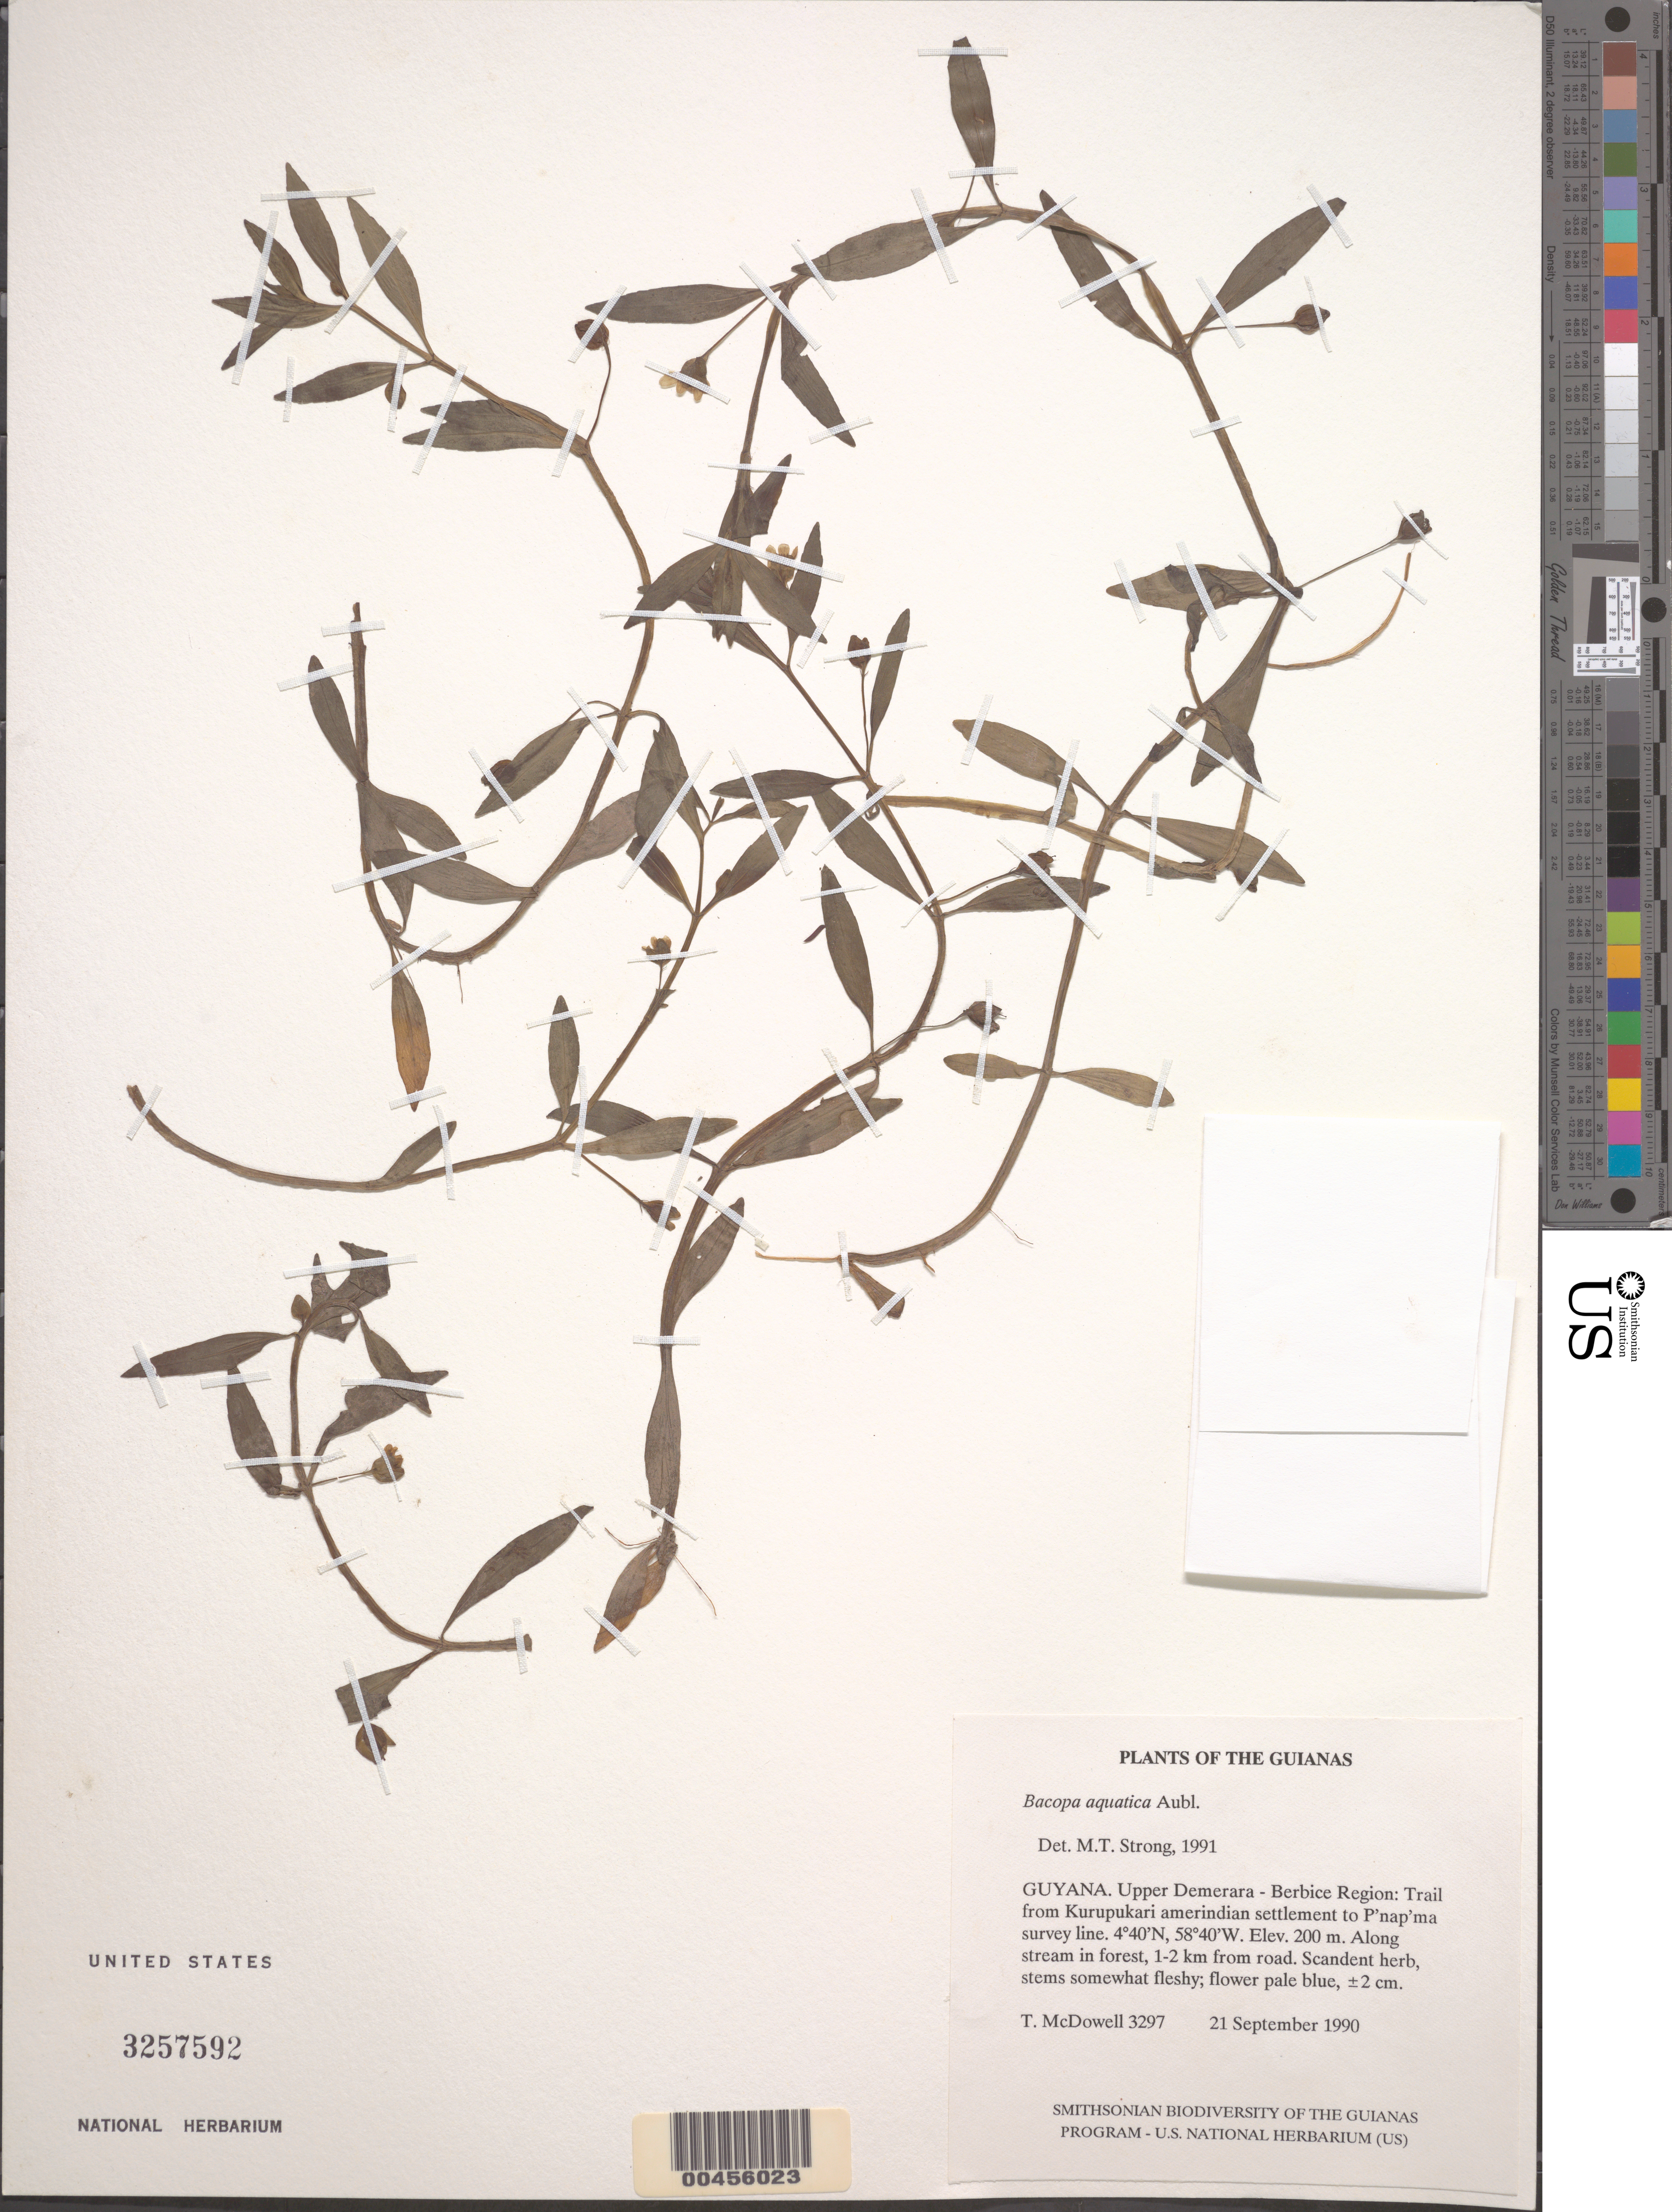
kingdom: Plantae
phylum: Tracheophyta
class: Magnoliopsida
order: Lamiales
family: Plantaginaceae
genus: Bacopa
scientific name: Bacopa aquatica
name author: Aubl.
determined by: Strong, M. T., (US), Smithsonian Institution - National Museum of Natural History (UNITED STATES)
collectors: T. McDowell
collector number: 3297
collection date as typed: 21 September 1990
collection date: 1990-09-21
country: Guyana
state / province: Potaro-Siparuni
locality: Trail from Kurupukari Amerindian settlement to Paranapanema survey line, 1-2 km from road. Iwokrama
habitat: Along road and stream in forest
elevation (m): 60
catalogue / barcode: US 3257592